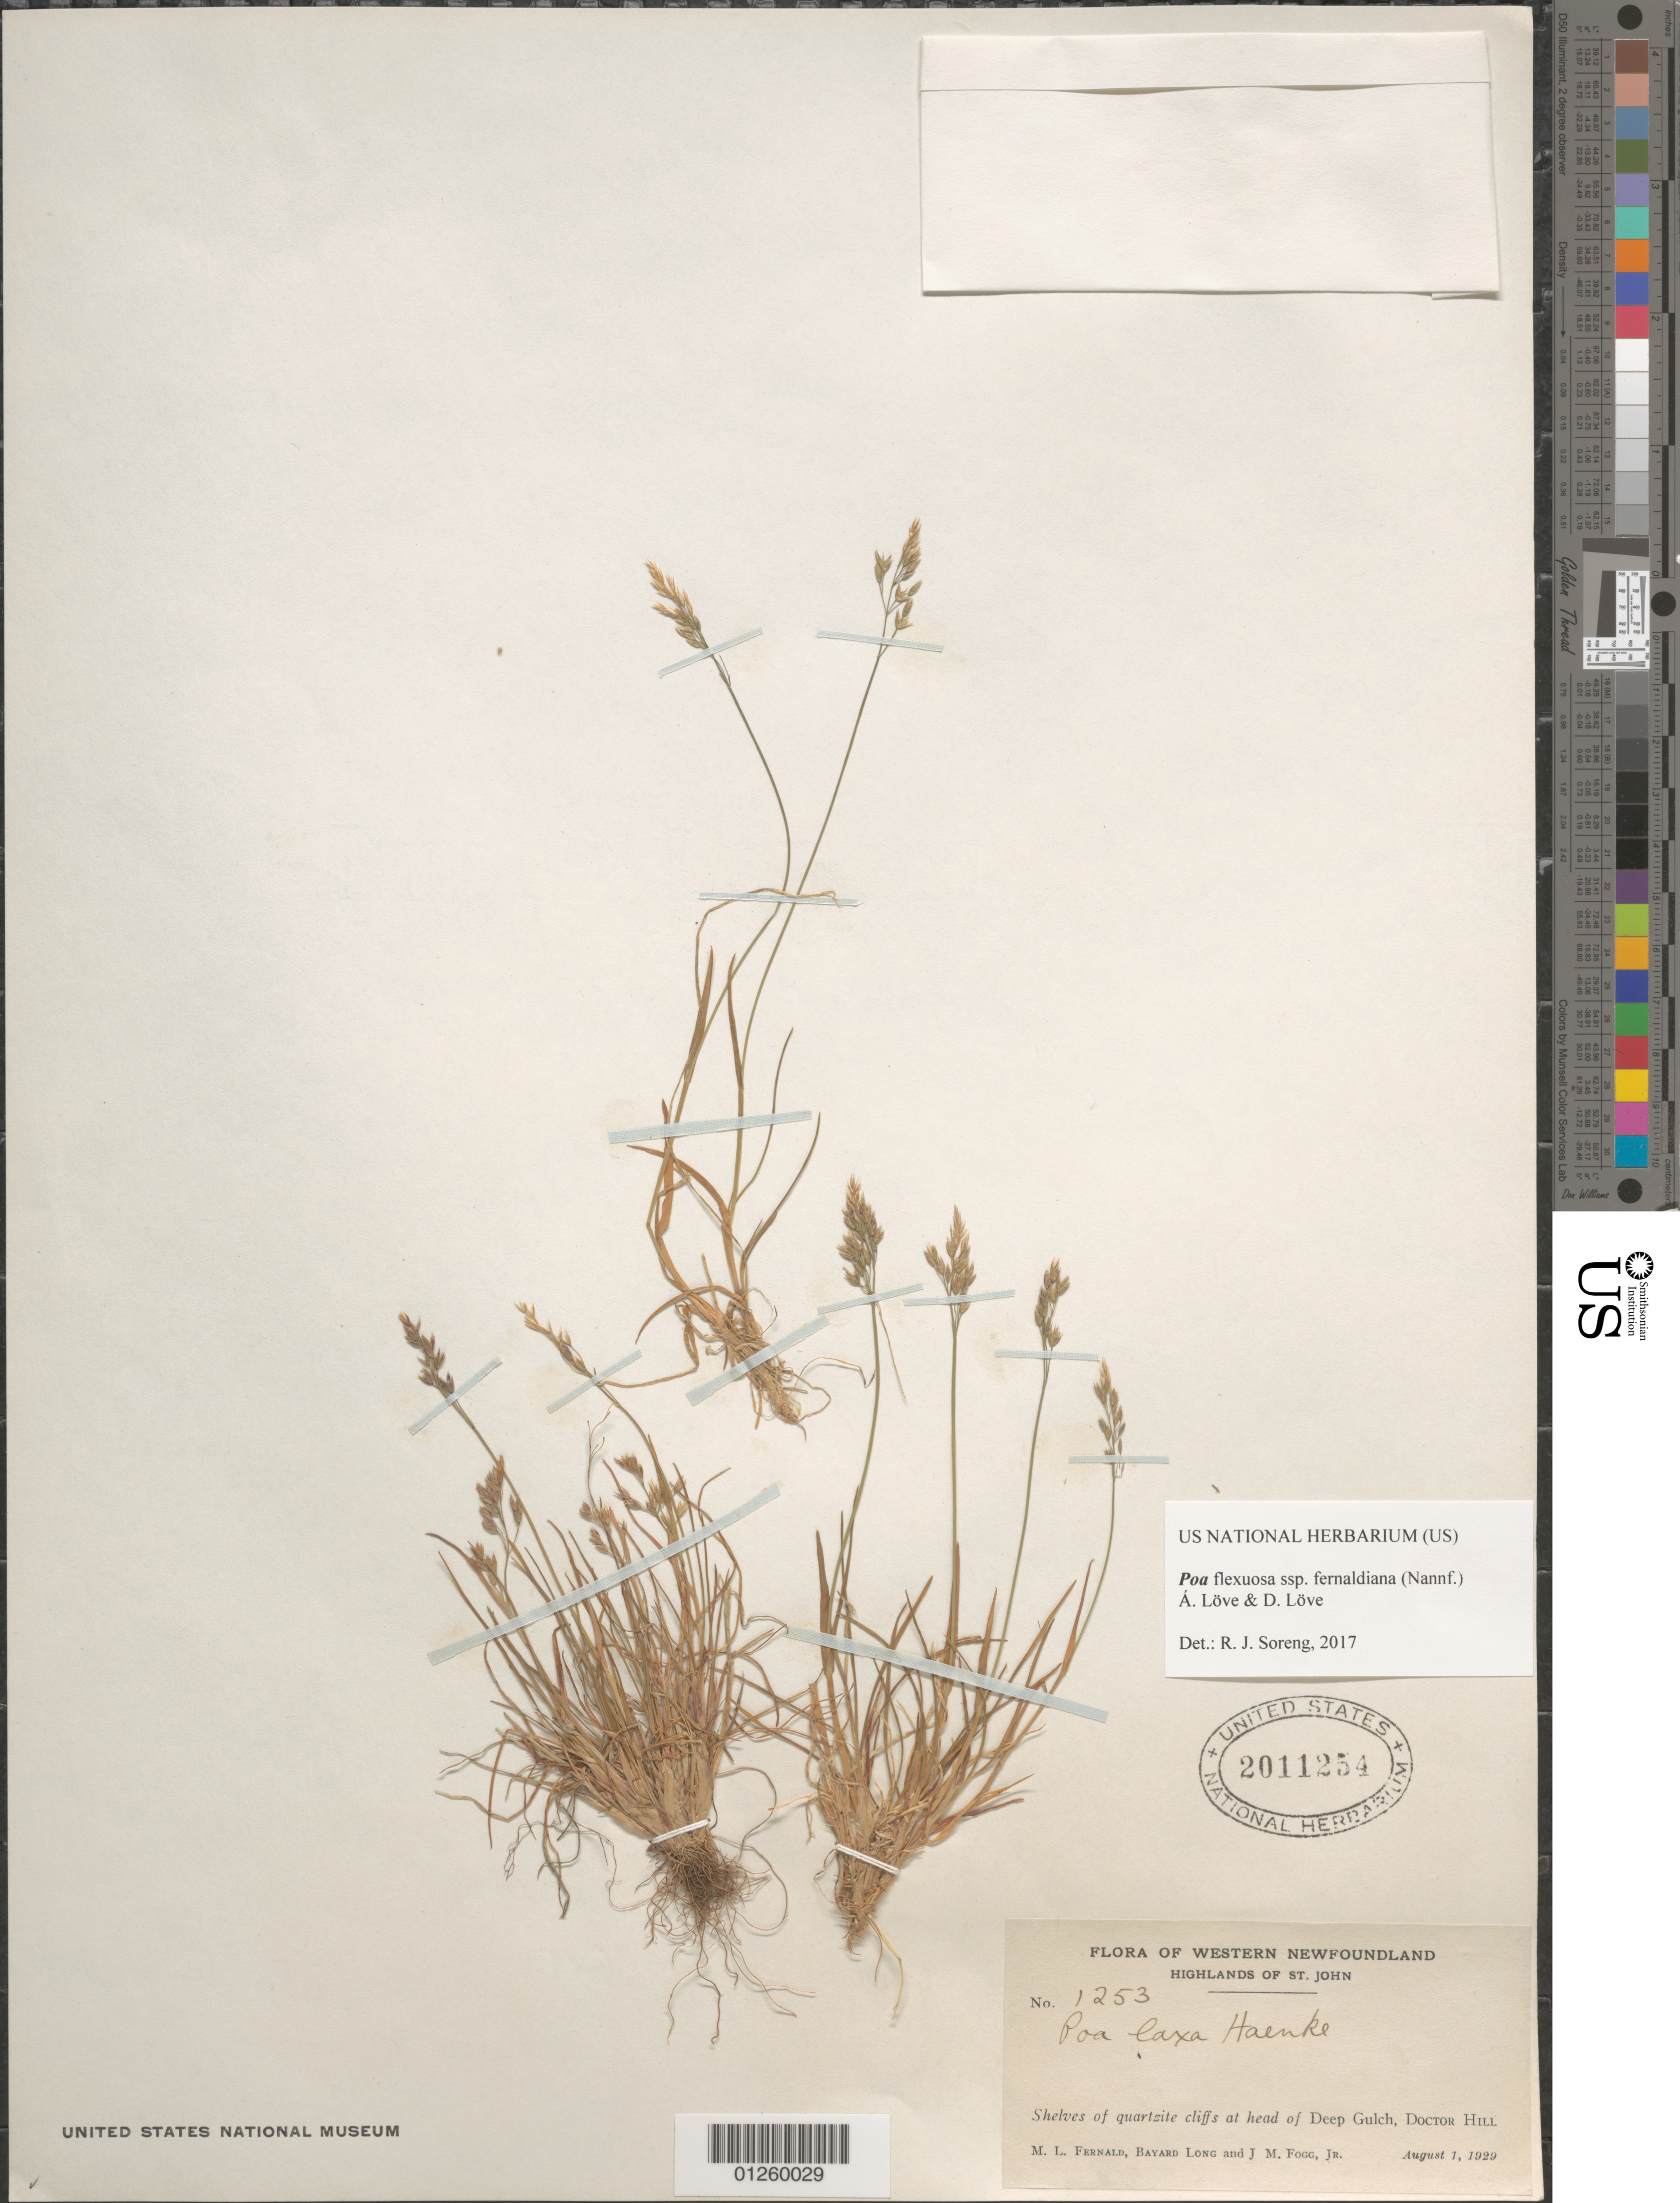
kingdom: Plantae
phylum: Tracheophyta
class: Liliopsida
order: Poales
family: Poaceae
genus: Poa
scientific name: Poa flexuosa Sm. subsp. fernaldiana (Nannf.) Á. Löve & D. Löve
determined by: Soreng, Robert J., Research Associate (BOT), Smithsonian Institution - National Museum of Natural History (UNITED STATES)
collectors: M. L. Fernald, B. Long & J. Fogg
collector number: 1253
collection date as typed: August 1, 1929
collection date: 1929-08-01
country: Canada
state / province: Newfoundland and Labrador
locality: Shelves of quartzite cliff s at head of Deep Gulch. Doctor Hill.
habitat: Shelves of quartzite cliffs at head of Deep Gulch.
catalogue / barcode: US 2011254